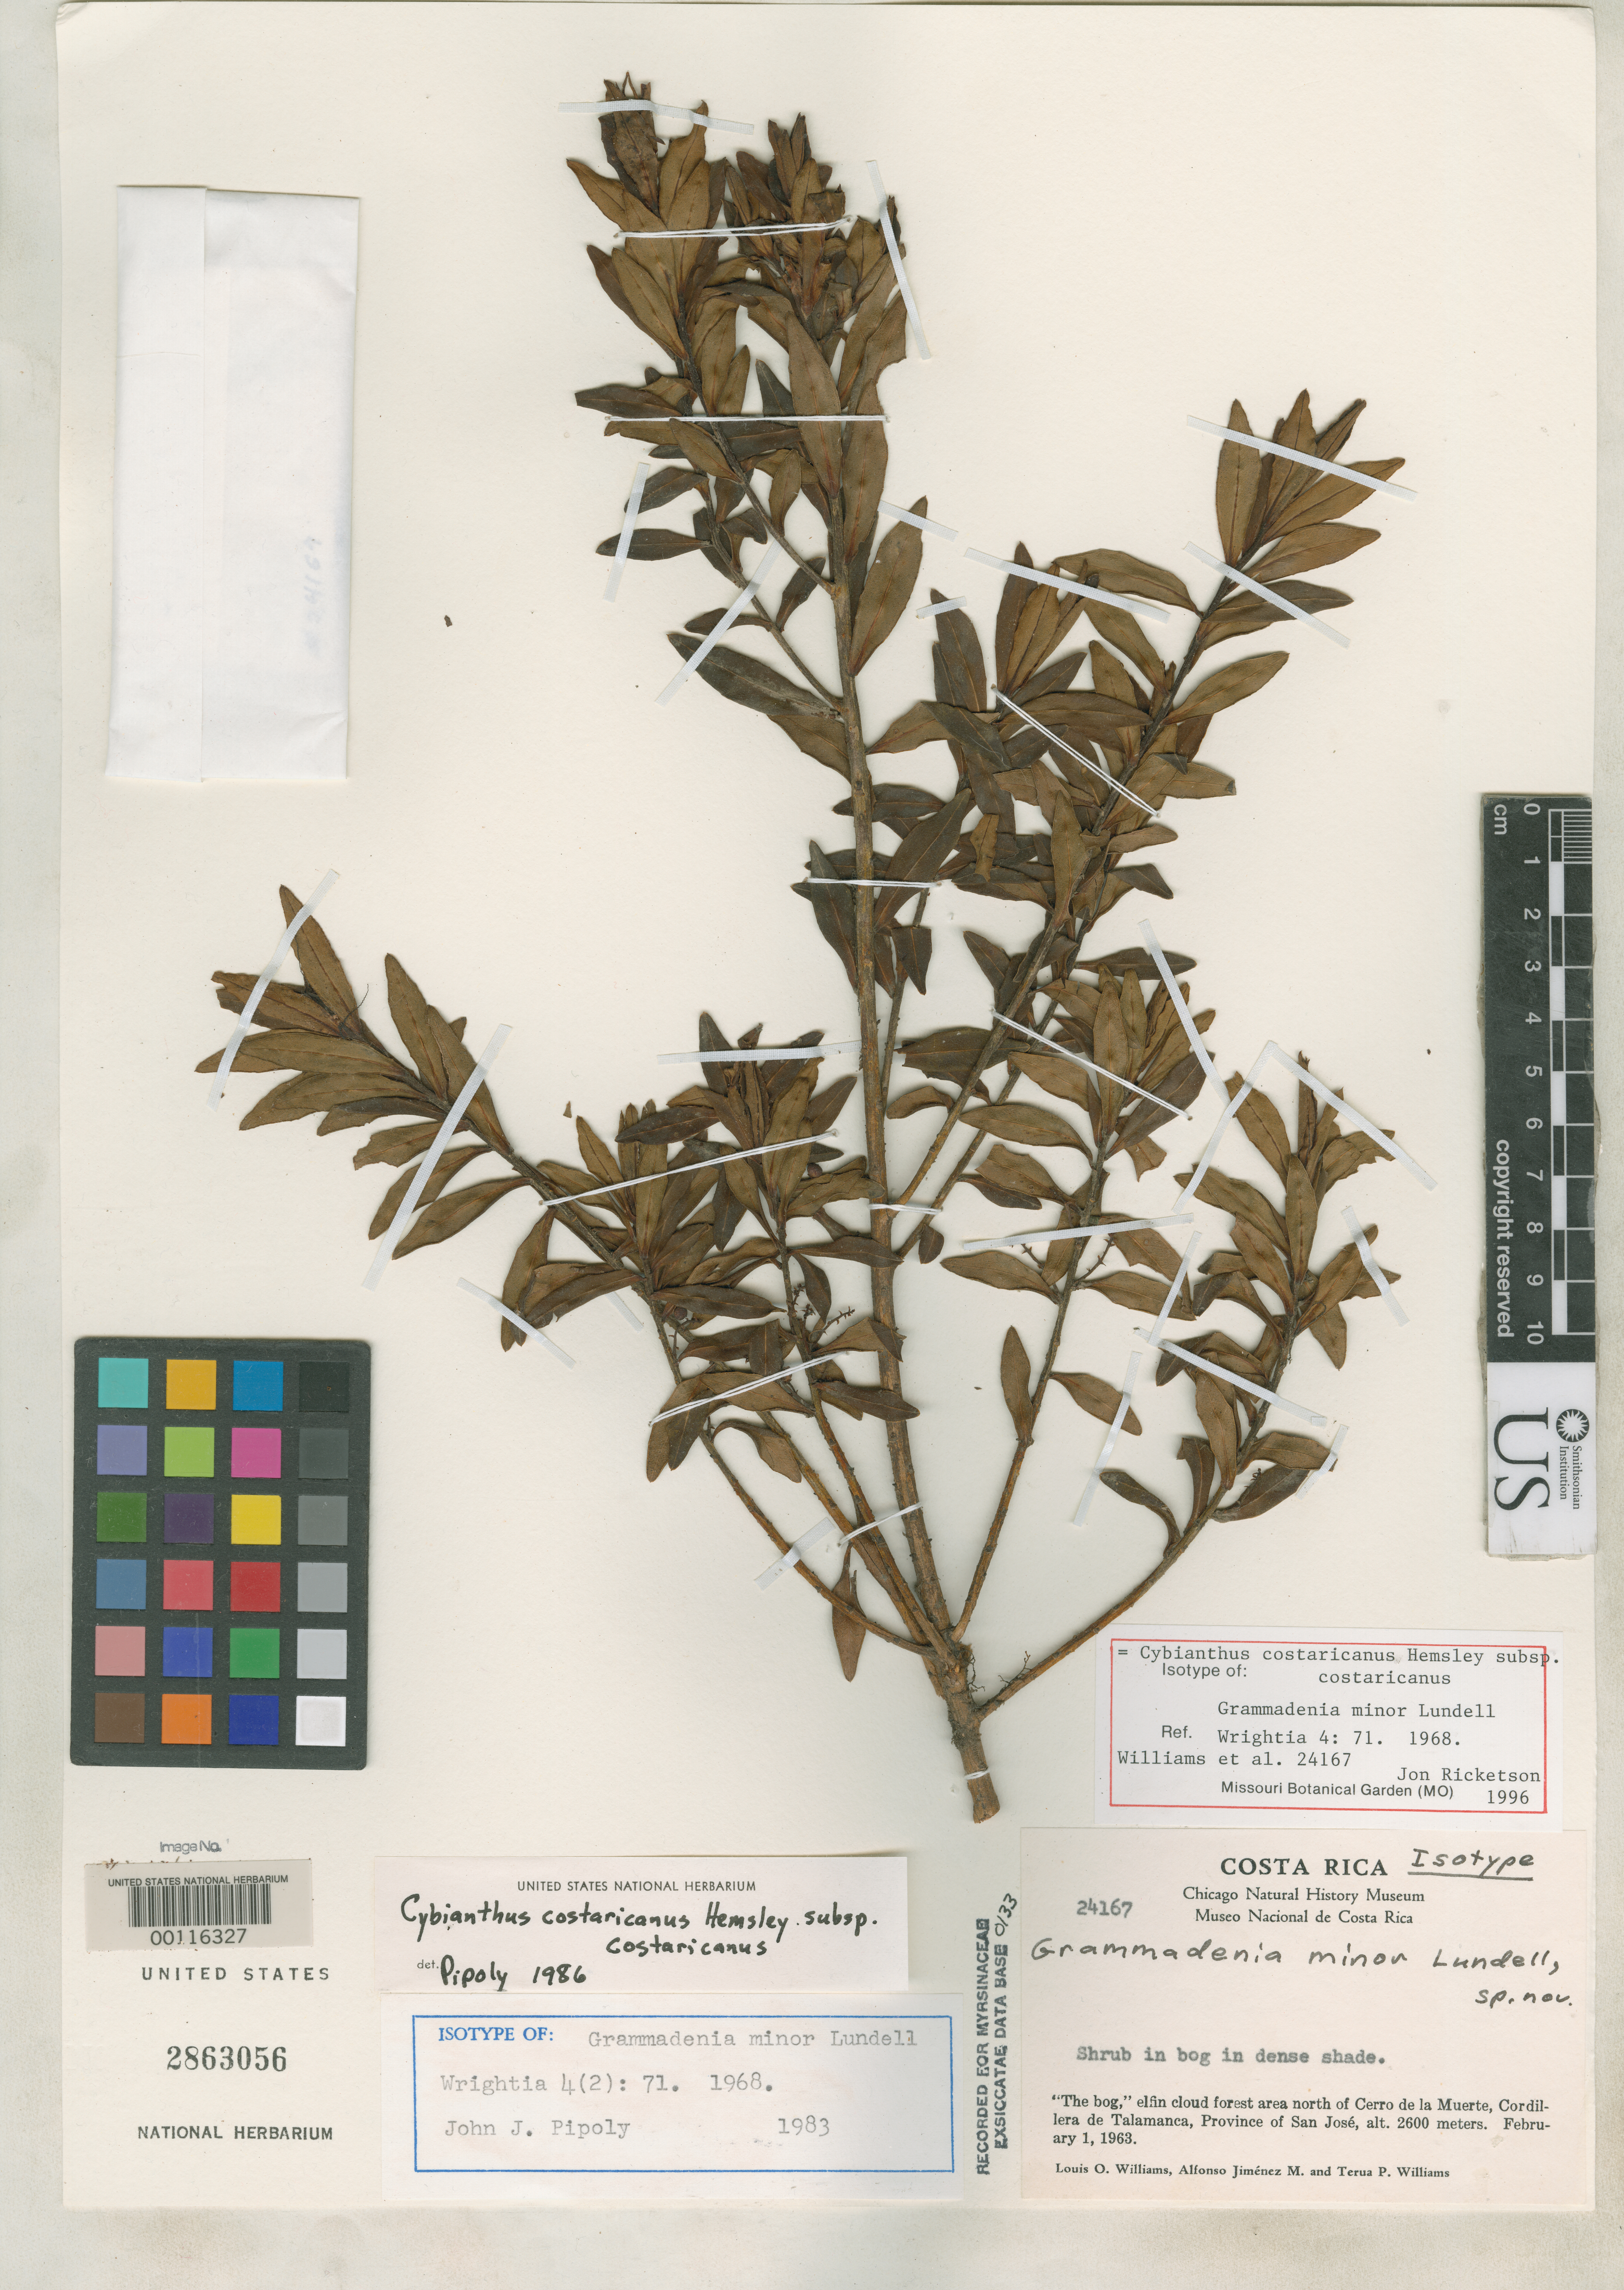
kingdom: Plantae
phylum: Tracheophyta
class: Magnoliopsida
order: Ericales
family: Primulaceae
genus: Grammadenia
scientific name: Grammadenia minor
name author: Lundell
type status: Isotype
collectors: L. O. Williams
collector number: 24167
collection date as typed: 01 Feb 1963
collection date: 1963-02-01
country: Costa Rica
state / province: San José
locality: N of Cerro de La Muerte, Cordillera de Talamanca.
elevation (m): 2600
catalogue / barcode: US 2863056